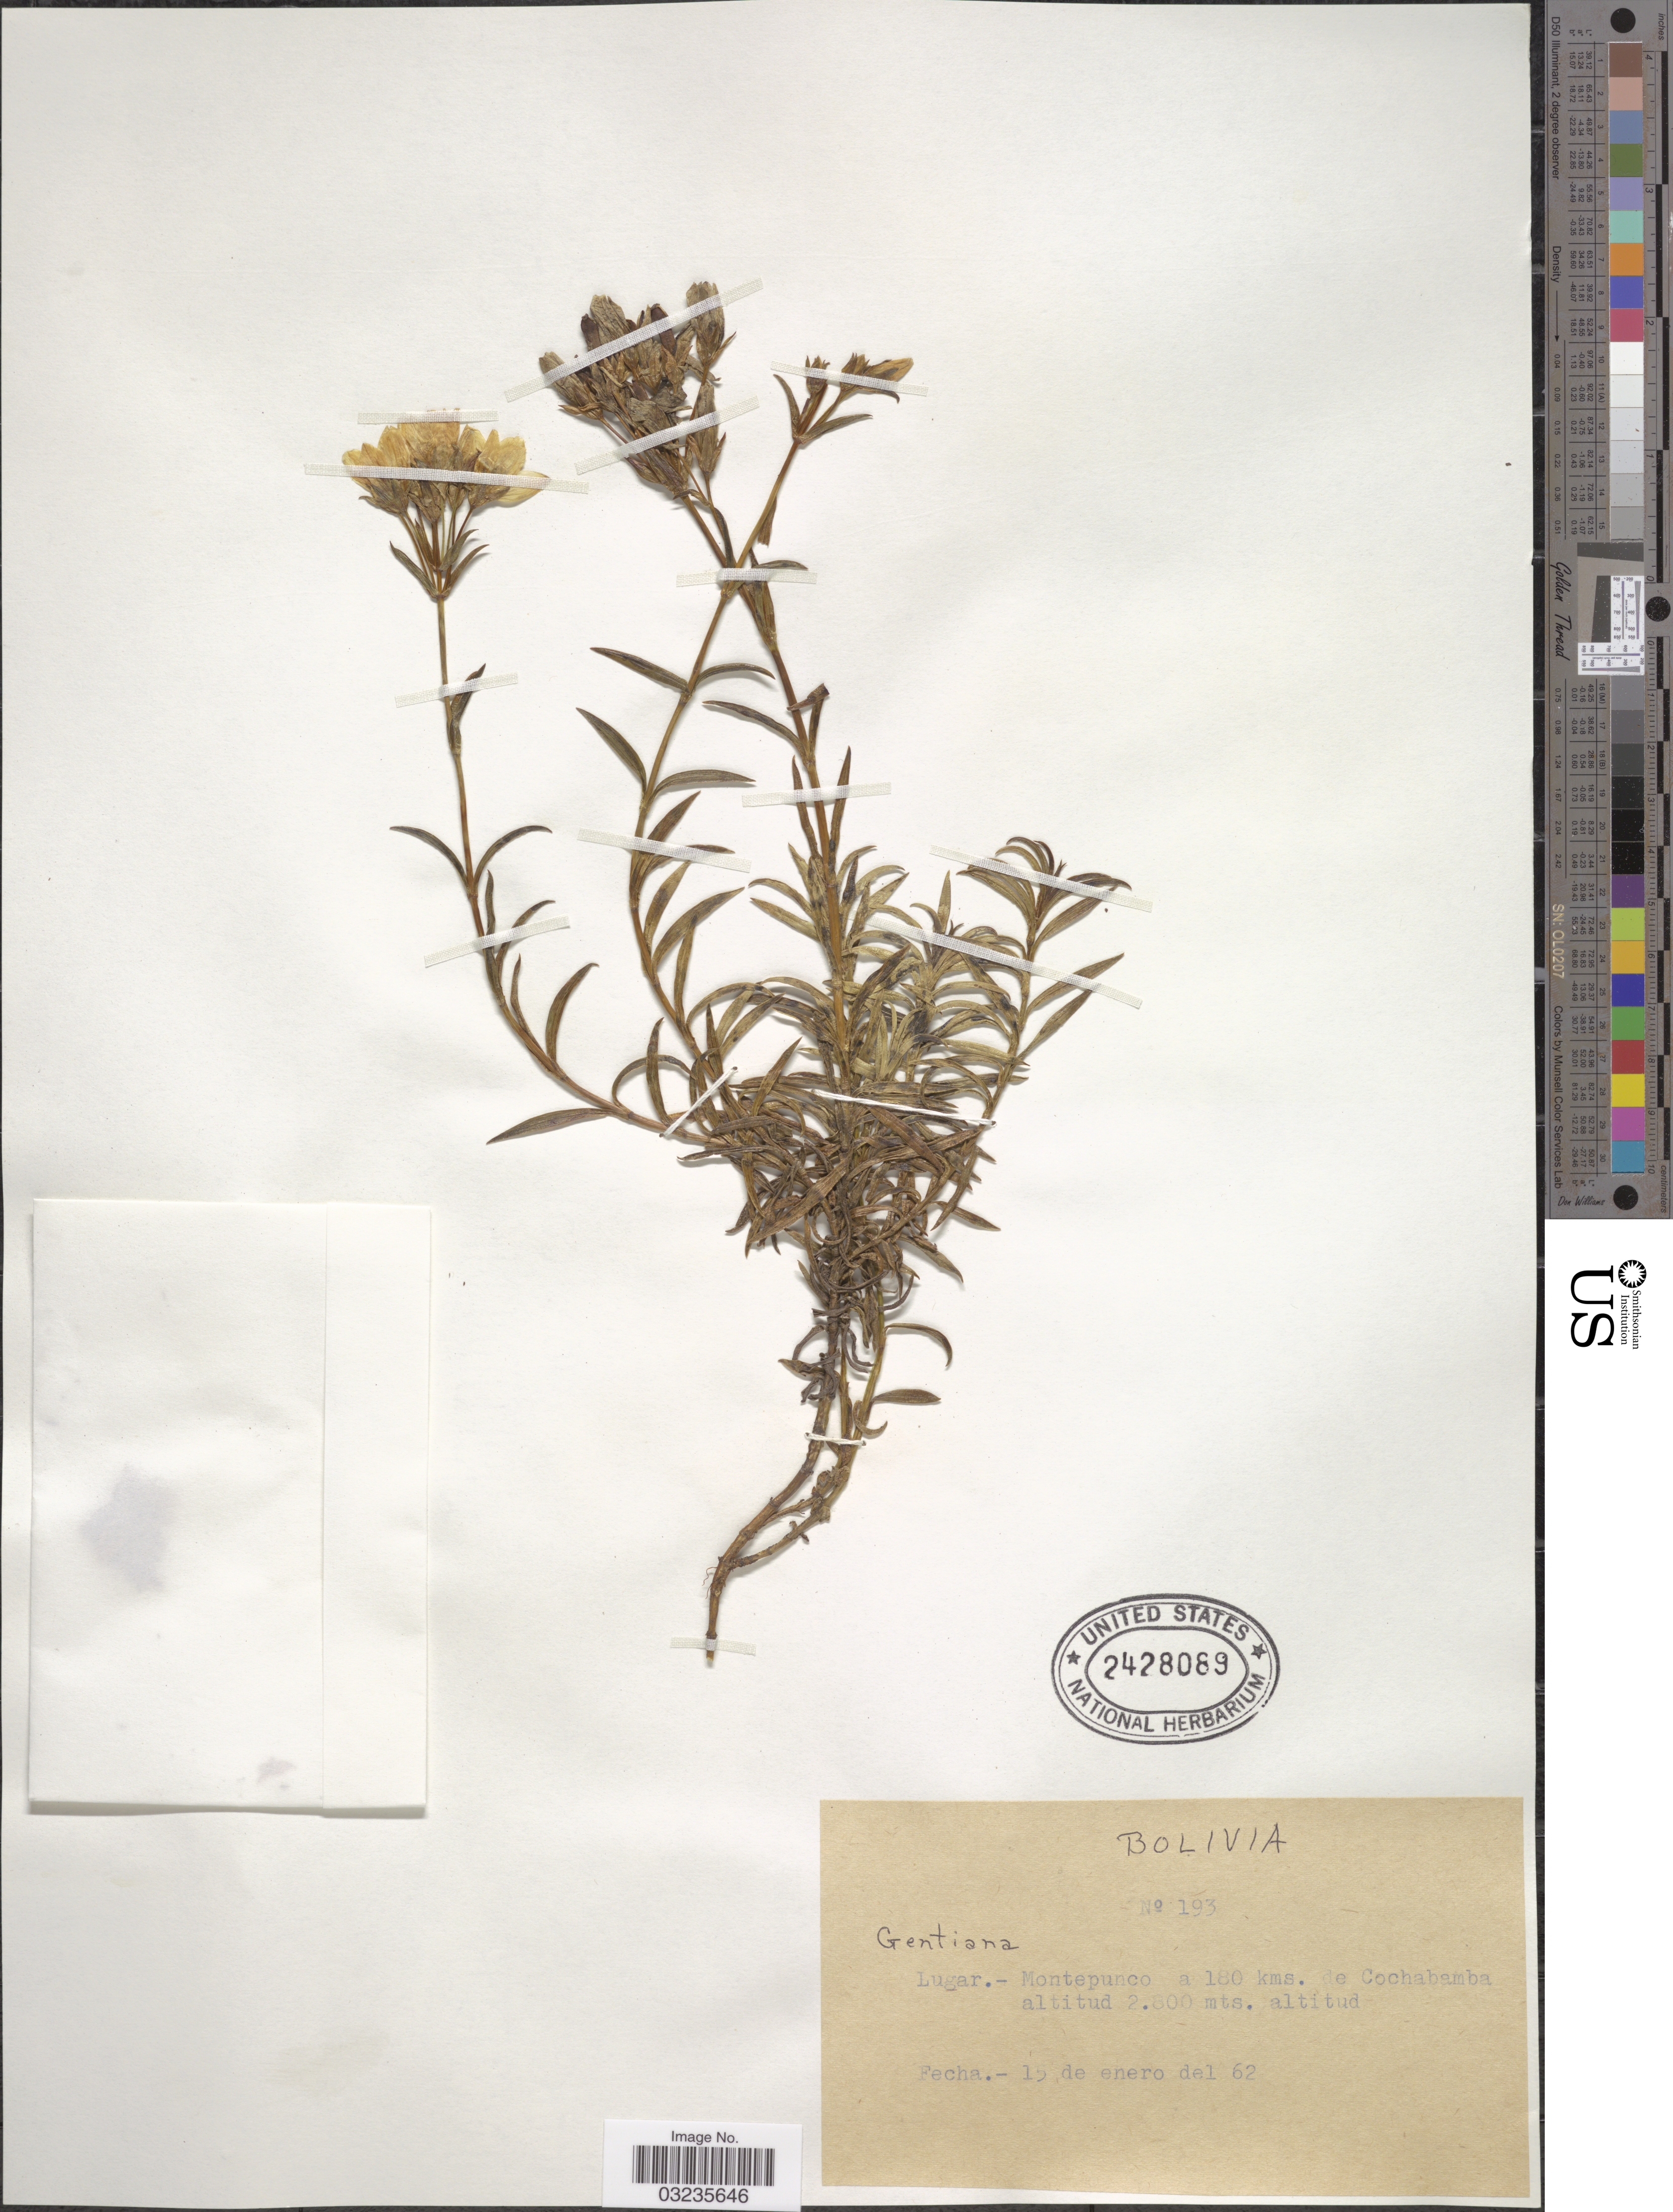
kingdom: Plantae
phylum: Tracheophyta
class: Magnoliopsida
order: Gentianales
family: Gentianaceae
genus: Gentiana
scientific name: Gentiana sp.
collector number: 193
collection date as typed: Transcribed d/m/y: 15/1/62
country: Bolivia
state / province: Cochabamba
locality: Montepunco a 180 kms. de Cochabamba.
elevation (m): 2800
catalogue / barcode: US 2428089